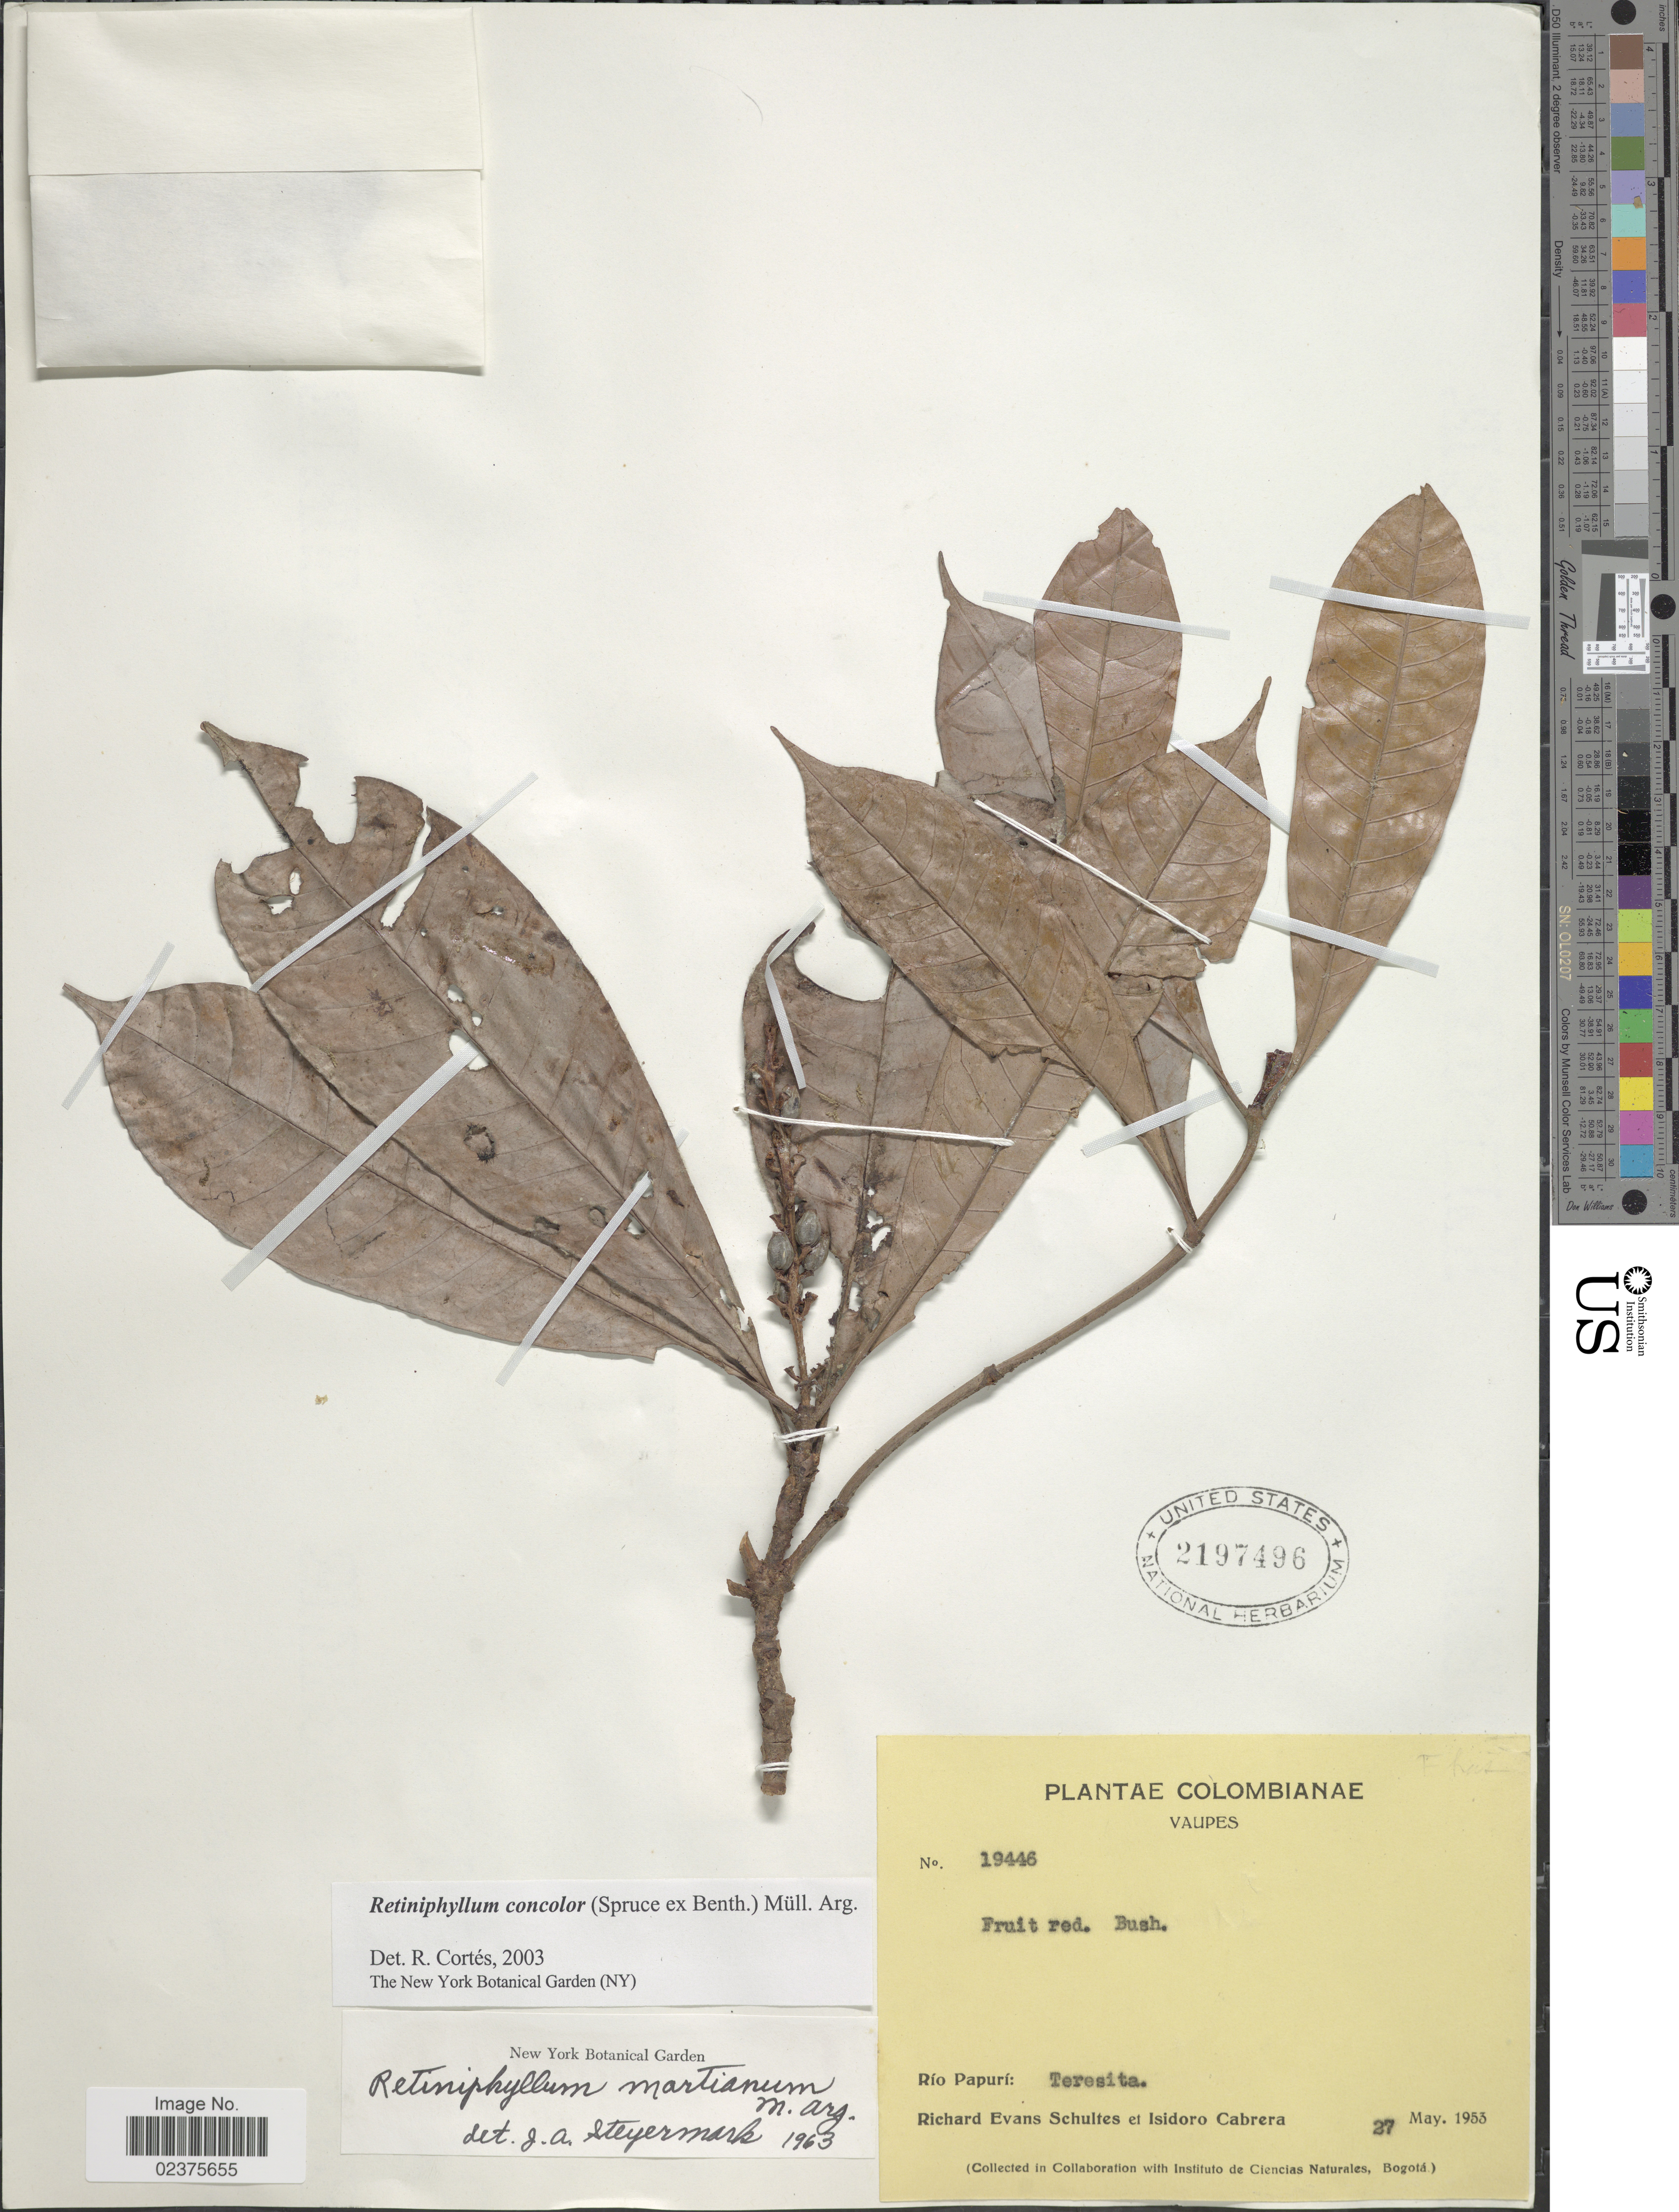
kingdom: Plantae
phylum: Tracheophyta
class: Magnoliopsida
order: Gentianales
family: Rubiaceae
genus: Retiniphyllum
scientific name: Retiniphyllum concolor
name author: (Spruce ex Benth.) Müll. Arg.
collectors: R. E. Schultes & I. Cabrera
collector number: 19446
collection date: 1953-05-27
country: Colombia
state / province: Vaupés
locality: Río Papurí: Teresita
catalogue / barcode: US 2197496